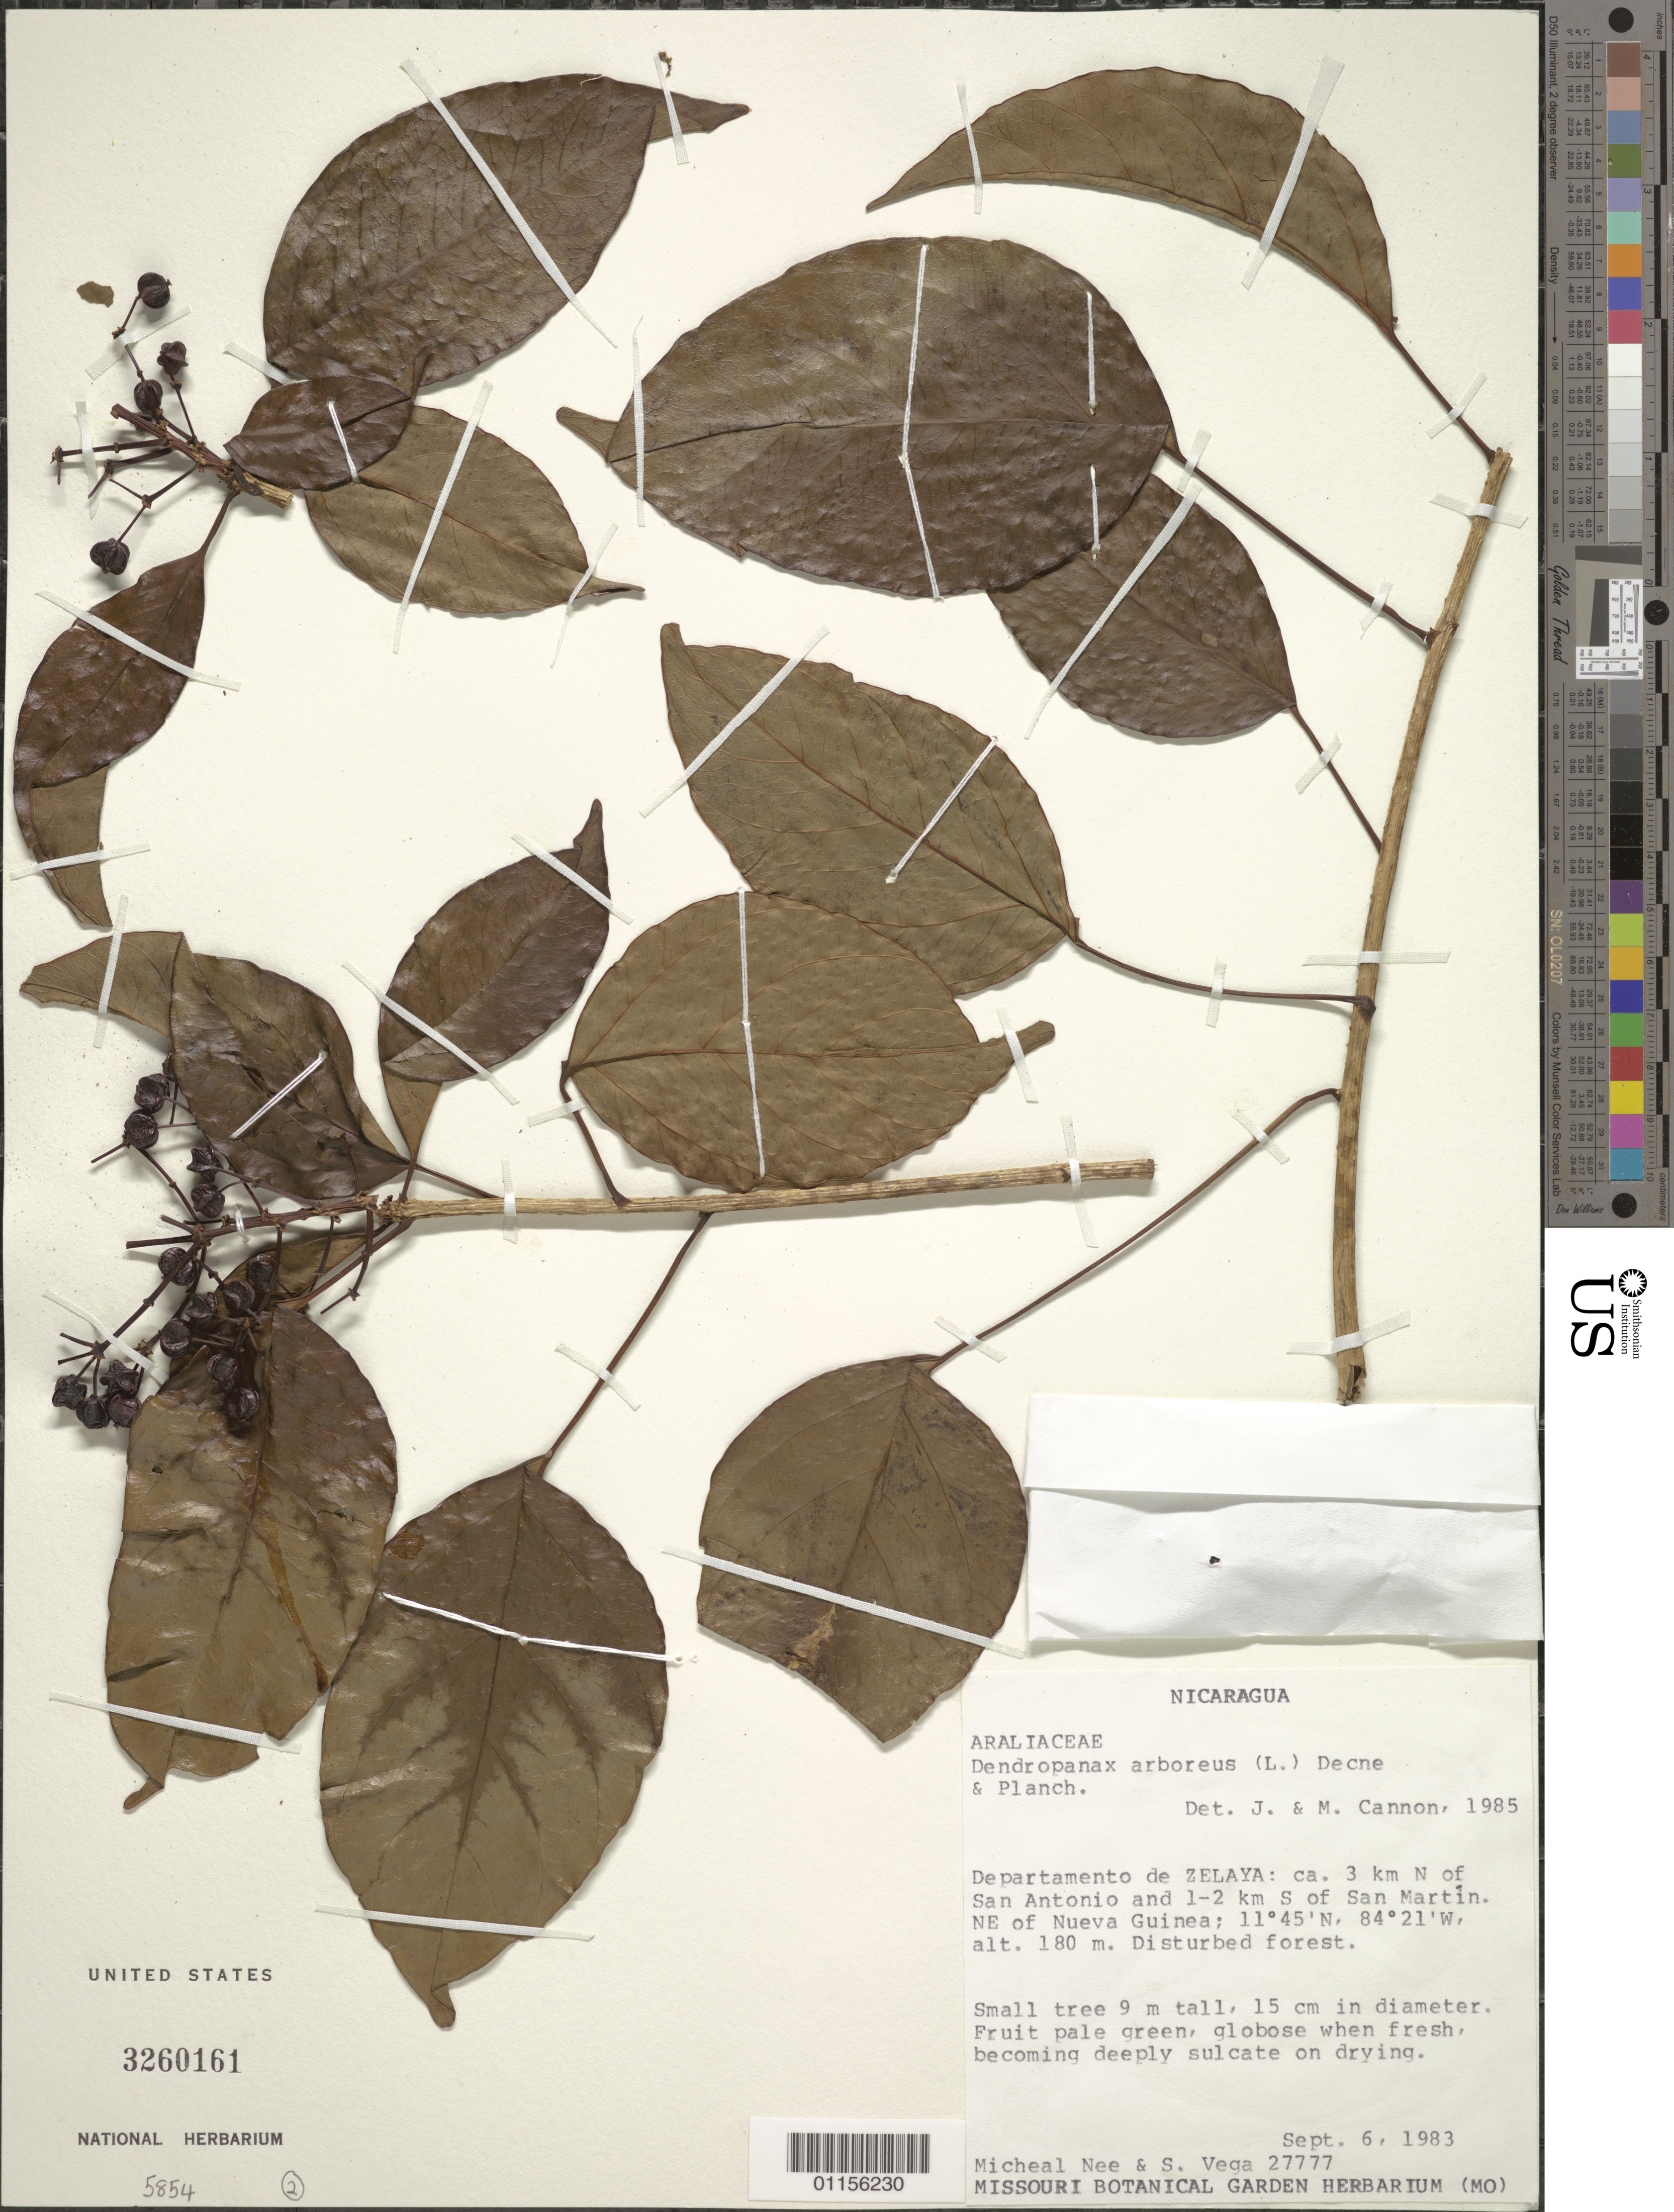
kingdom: Plantae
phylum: Tracheophyta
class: Magnoliopsida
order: Apiales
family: Araliaceae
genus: Dendropanax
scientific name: Dendropanax arboreus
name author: (L.) Decne. & Planch.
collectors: M. Nee & S. Vega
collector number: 27777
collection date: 1983-09-06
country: Nicaragua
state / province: Atlántico Sur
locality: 3 km N of San Antonio and 1-2 km S of San Martin. NE of Nueva Guinea.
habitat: Small tree, in disturbed forest.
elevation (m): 180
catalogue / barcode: US 3260161